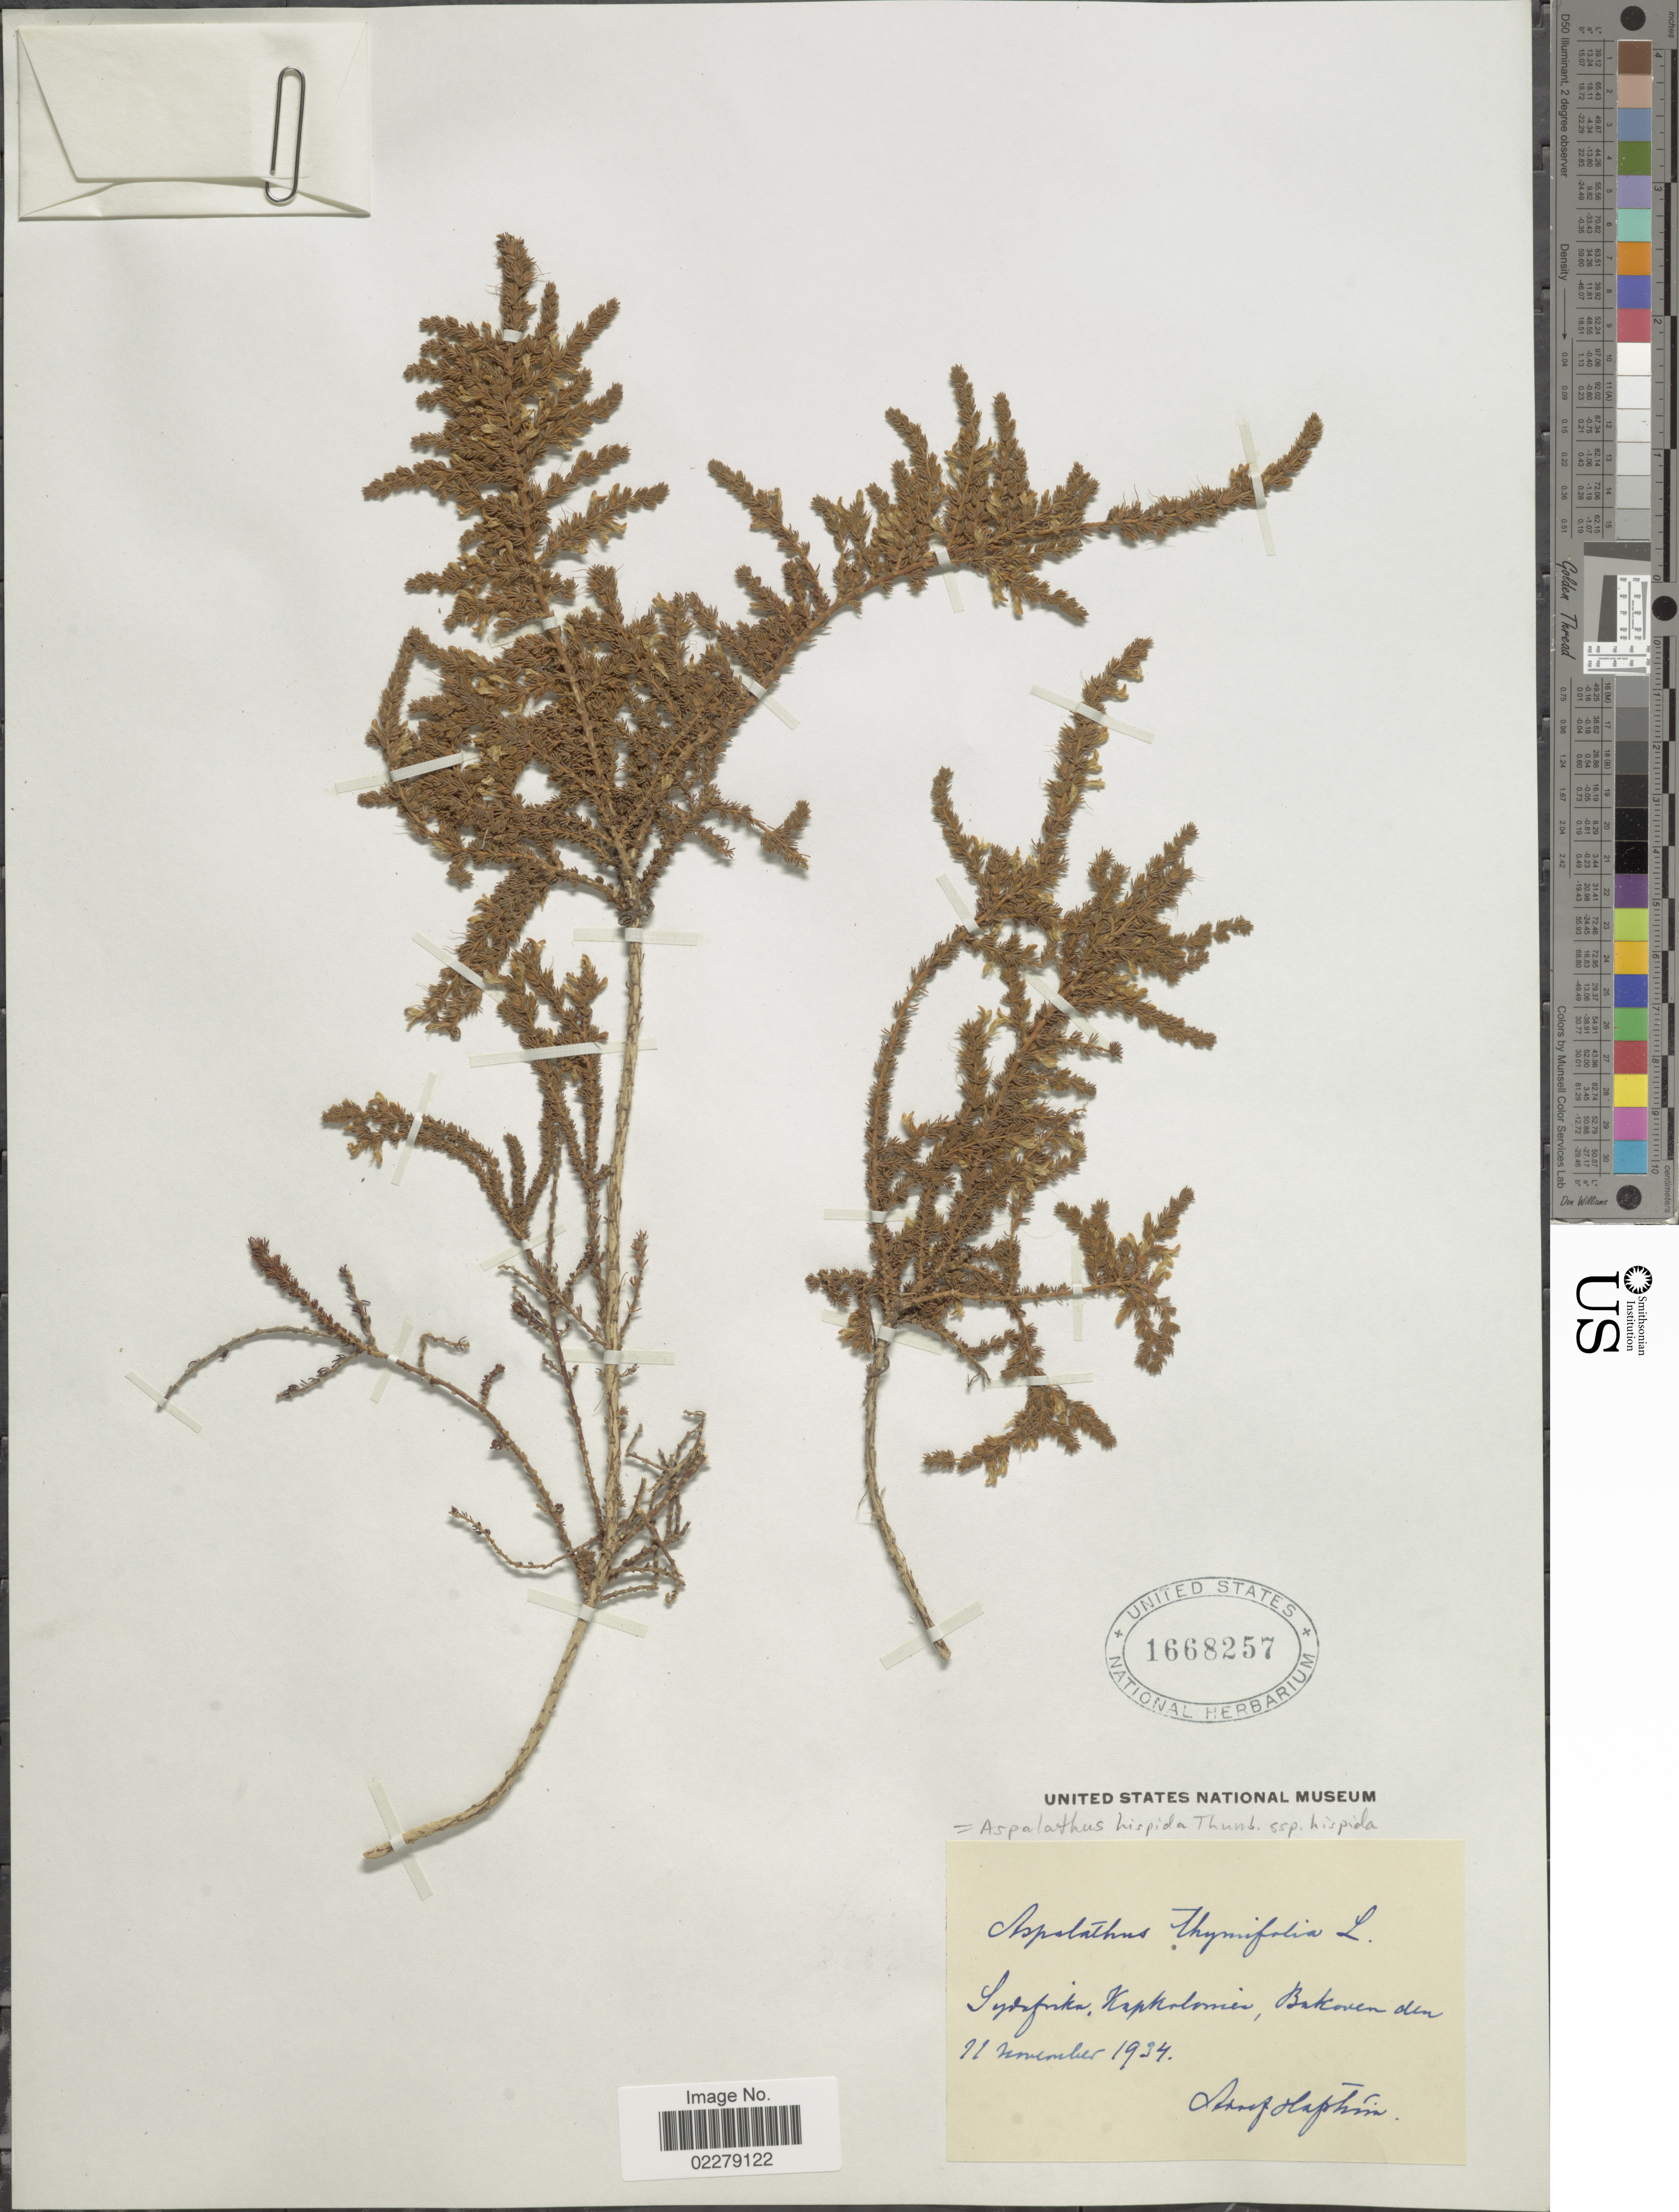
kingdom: Plantae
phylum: Tracheophyta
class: Magnoliopsida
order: Fabales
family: Fabaceae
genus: Aspalathus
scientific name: Aspalathus hispida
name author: Thunb.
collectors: A. Hafström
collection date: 1934-11-11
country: South Africa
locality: Syvafoska, Kapkolonien, Bakoven den [interpreted]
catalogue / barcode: US 1668257